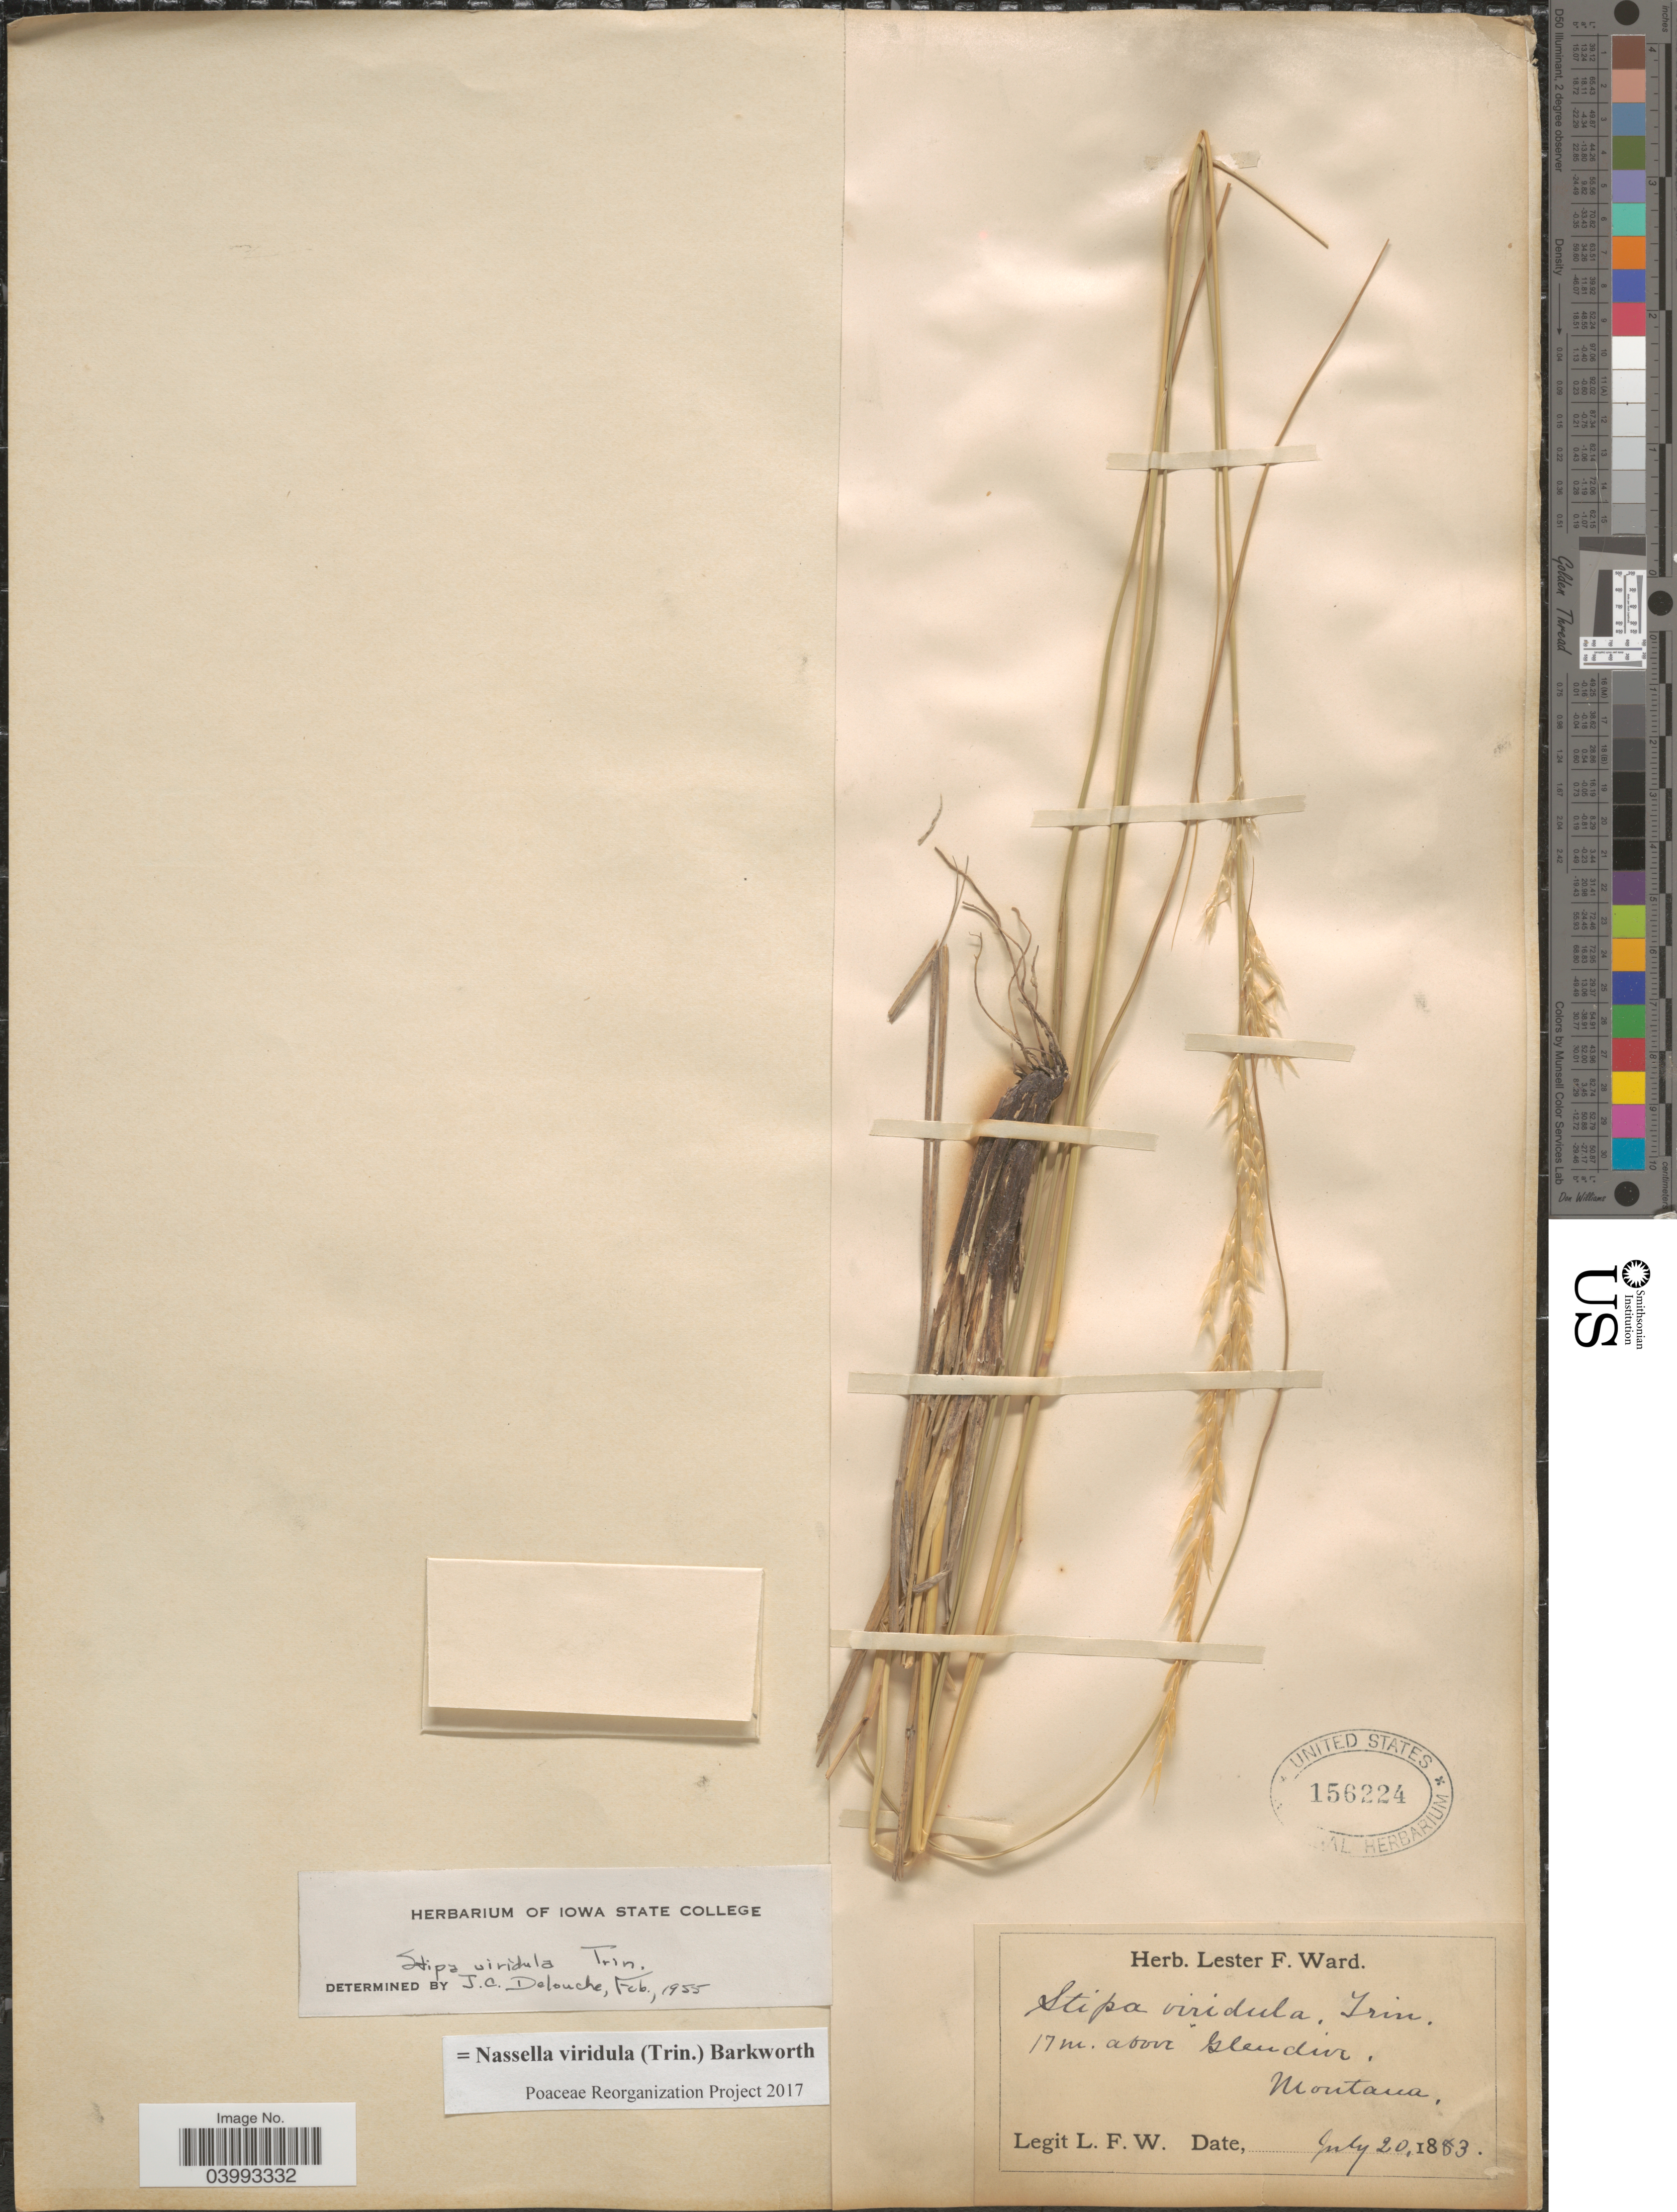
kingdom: Plantae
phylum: Tracheophyta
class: Liliopsida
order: Poales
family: Poaceae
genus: Nassella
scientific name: Nassella viridula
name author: (Trin.) Barkworth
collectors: L. F. Ward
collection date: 1853-07-20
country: United States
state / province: Montana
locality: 17 m. above Glendive.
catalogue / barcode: US 156224